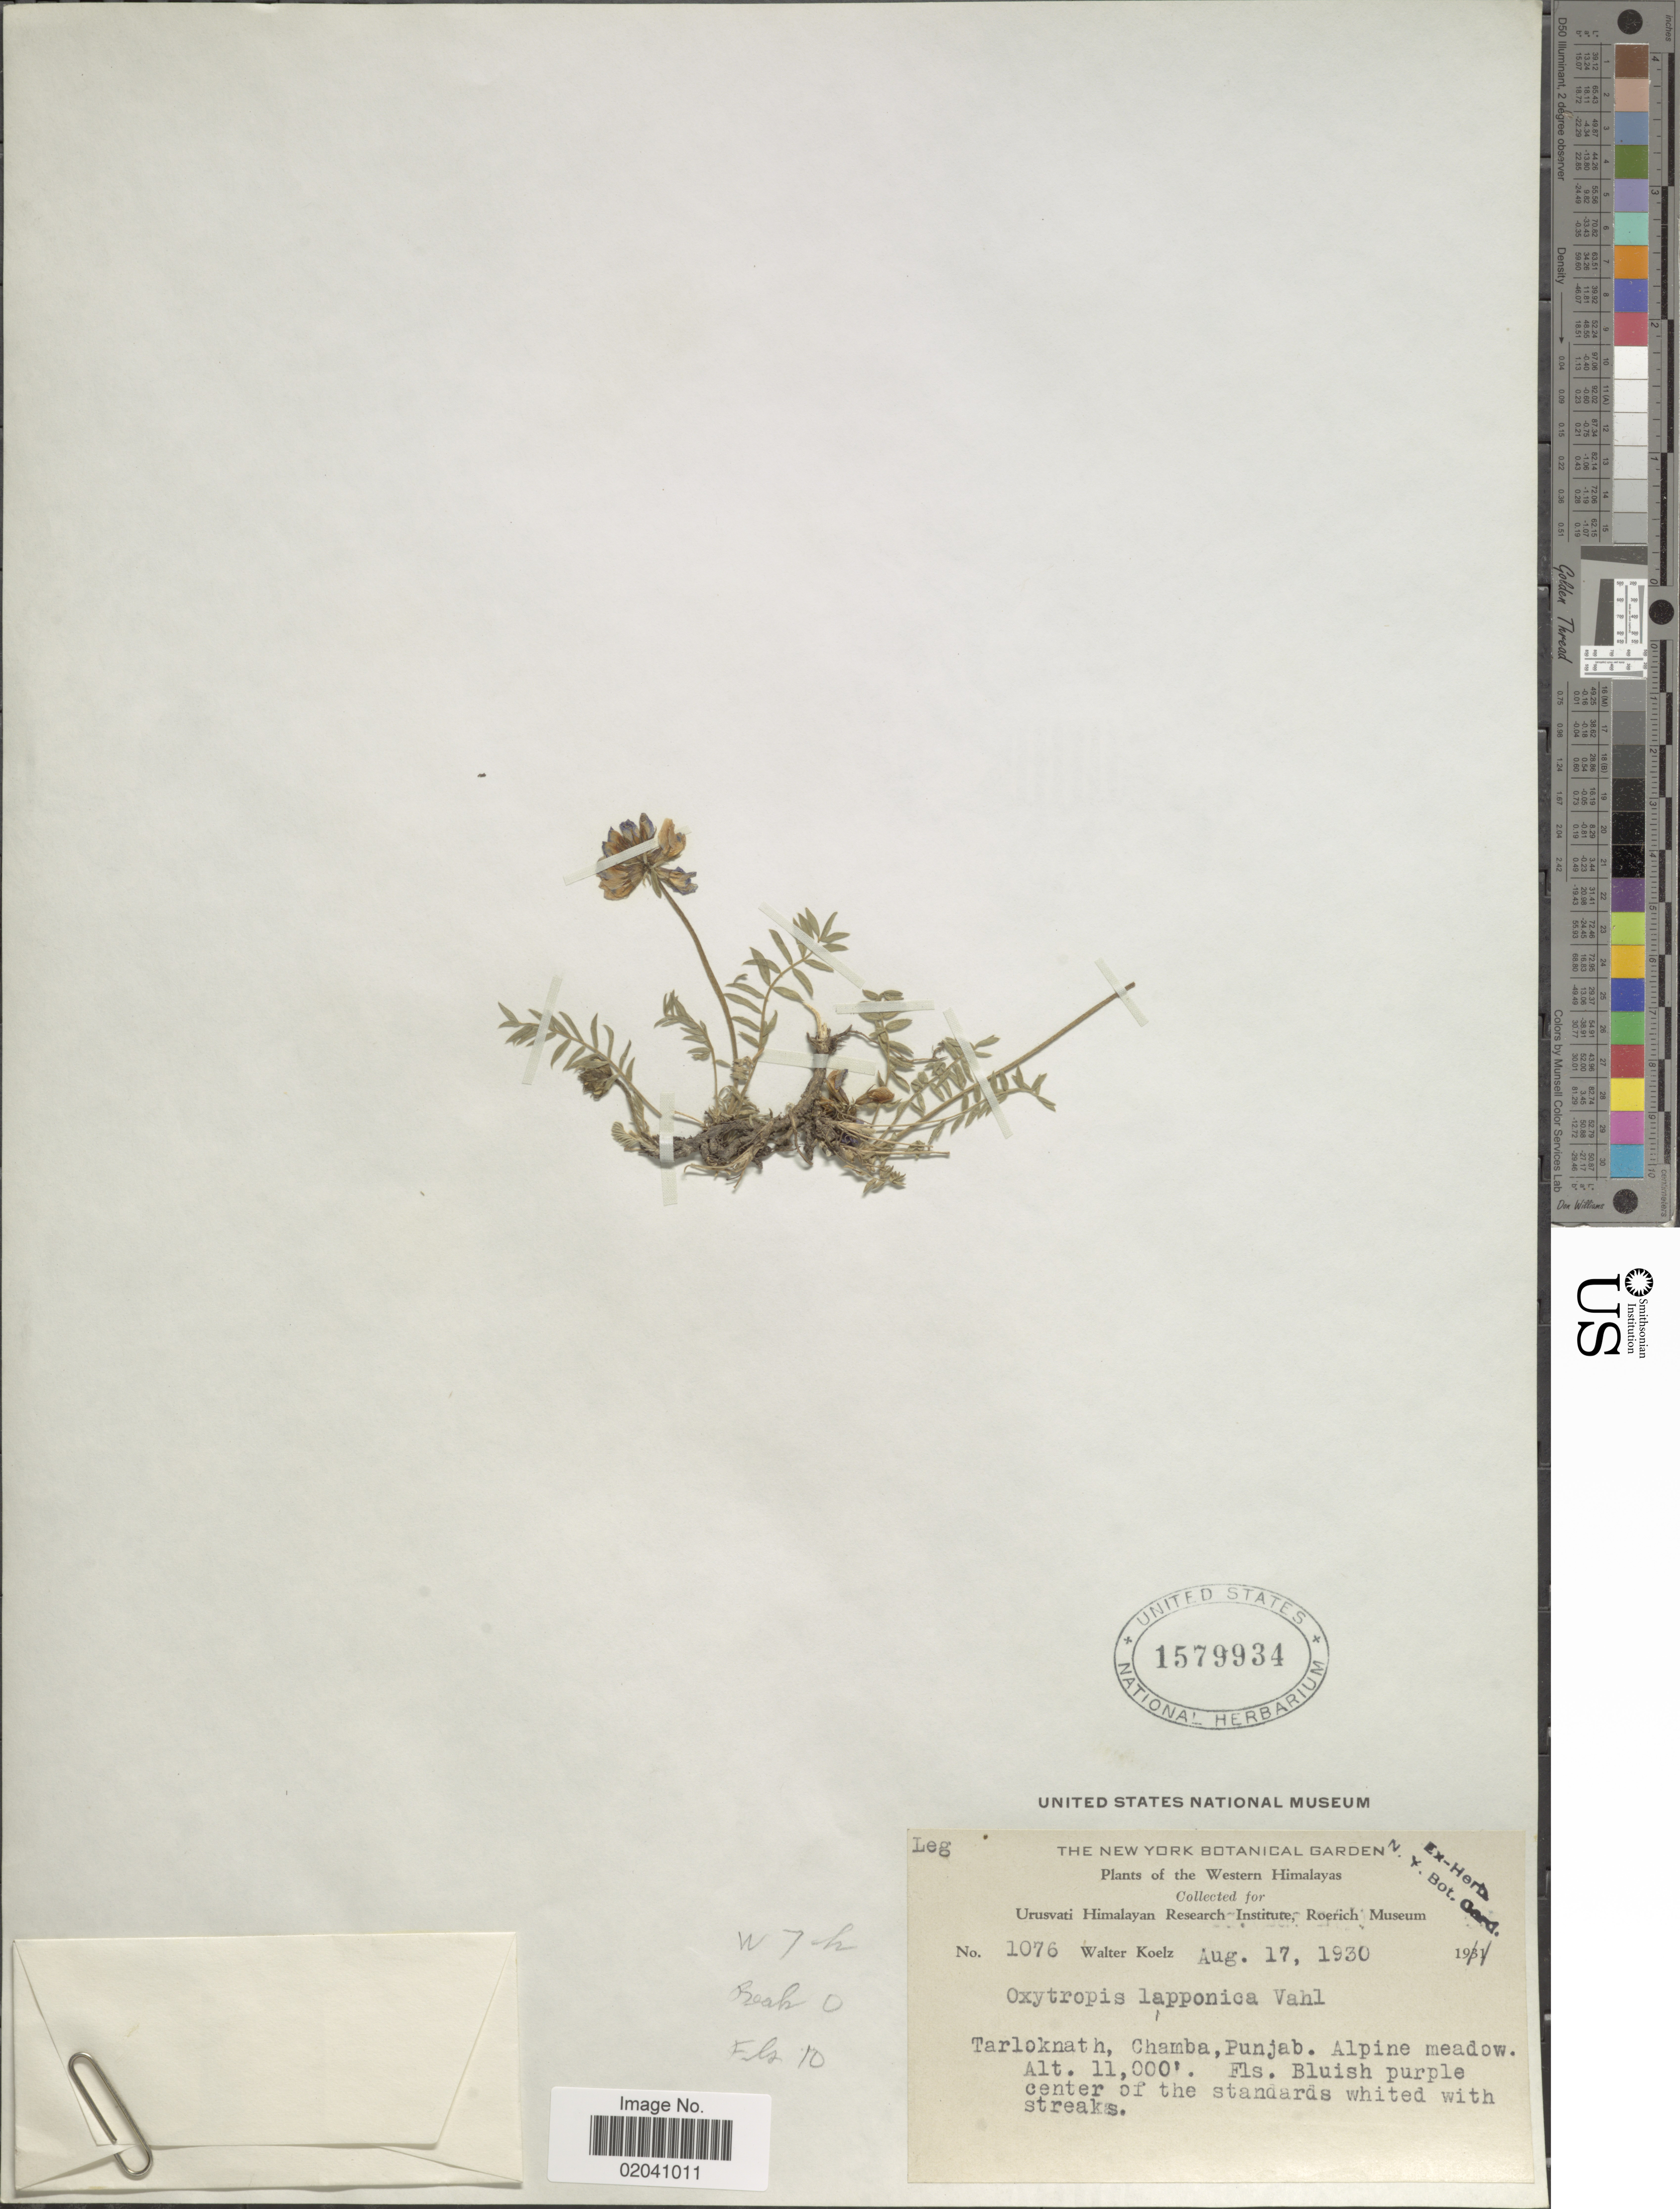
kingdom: Plantae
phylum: Tracheophyta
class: Magnoliopsida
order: Fabales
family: Fabaceae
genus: Oxytropis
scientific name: Oxytropis lapponica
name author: (Wahlenb.) Gay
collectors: W. N. Koelz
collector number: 1076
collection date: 1930-08-17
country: India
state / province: Punjab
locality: Western Himalayas, Tarloknath, Chamba, Punjab, Alpine meadow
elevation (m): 305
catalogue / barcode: US 1579934